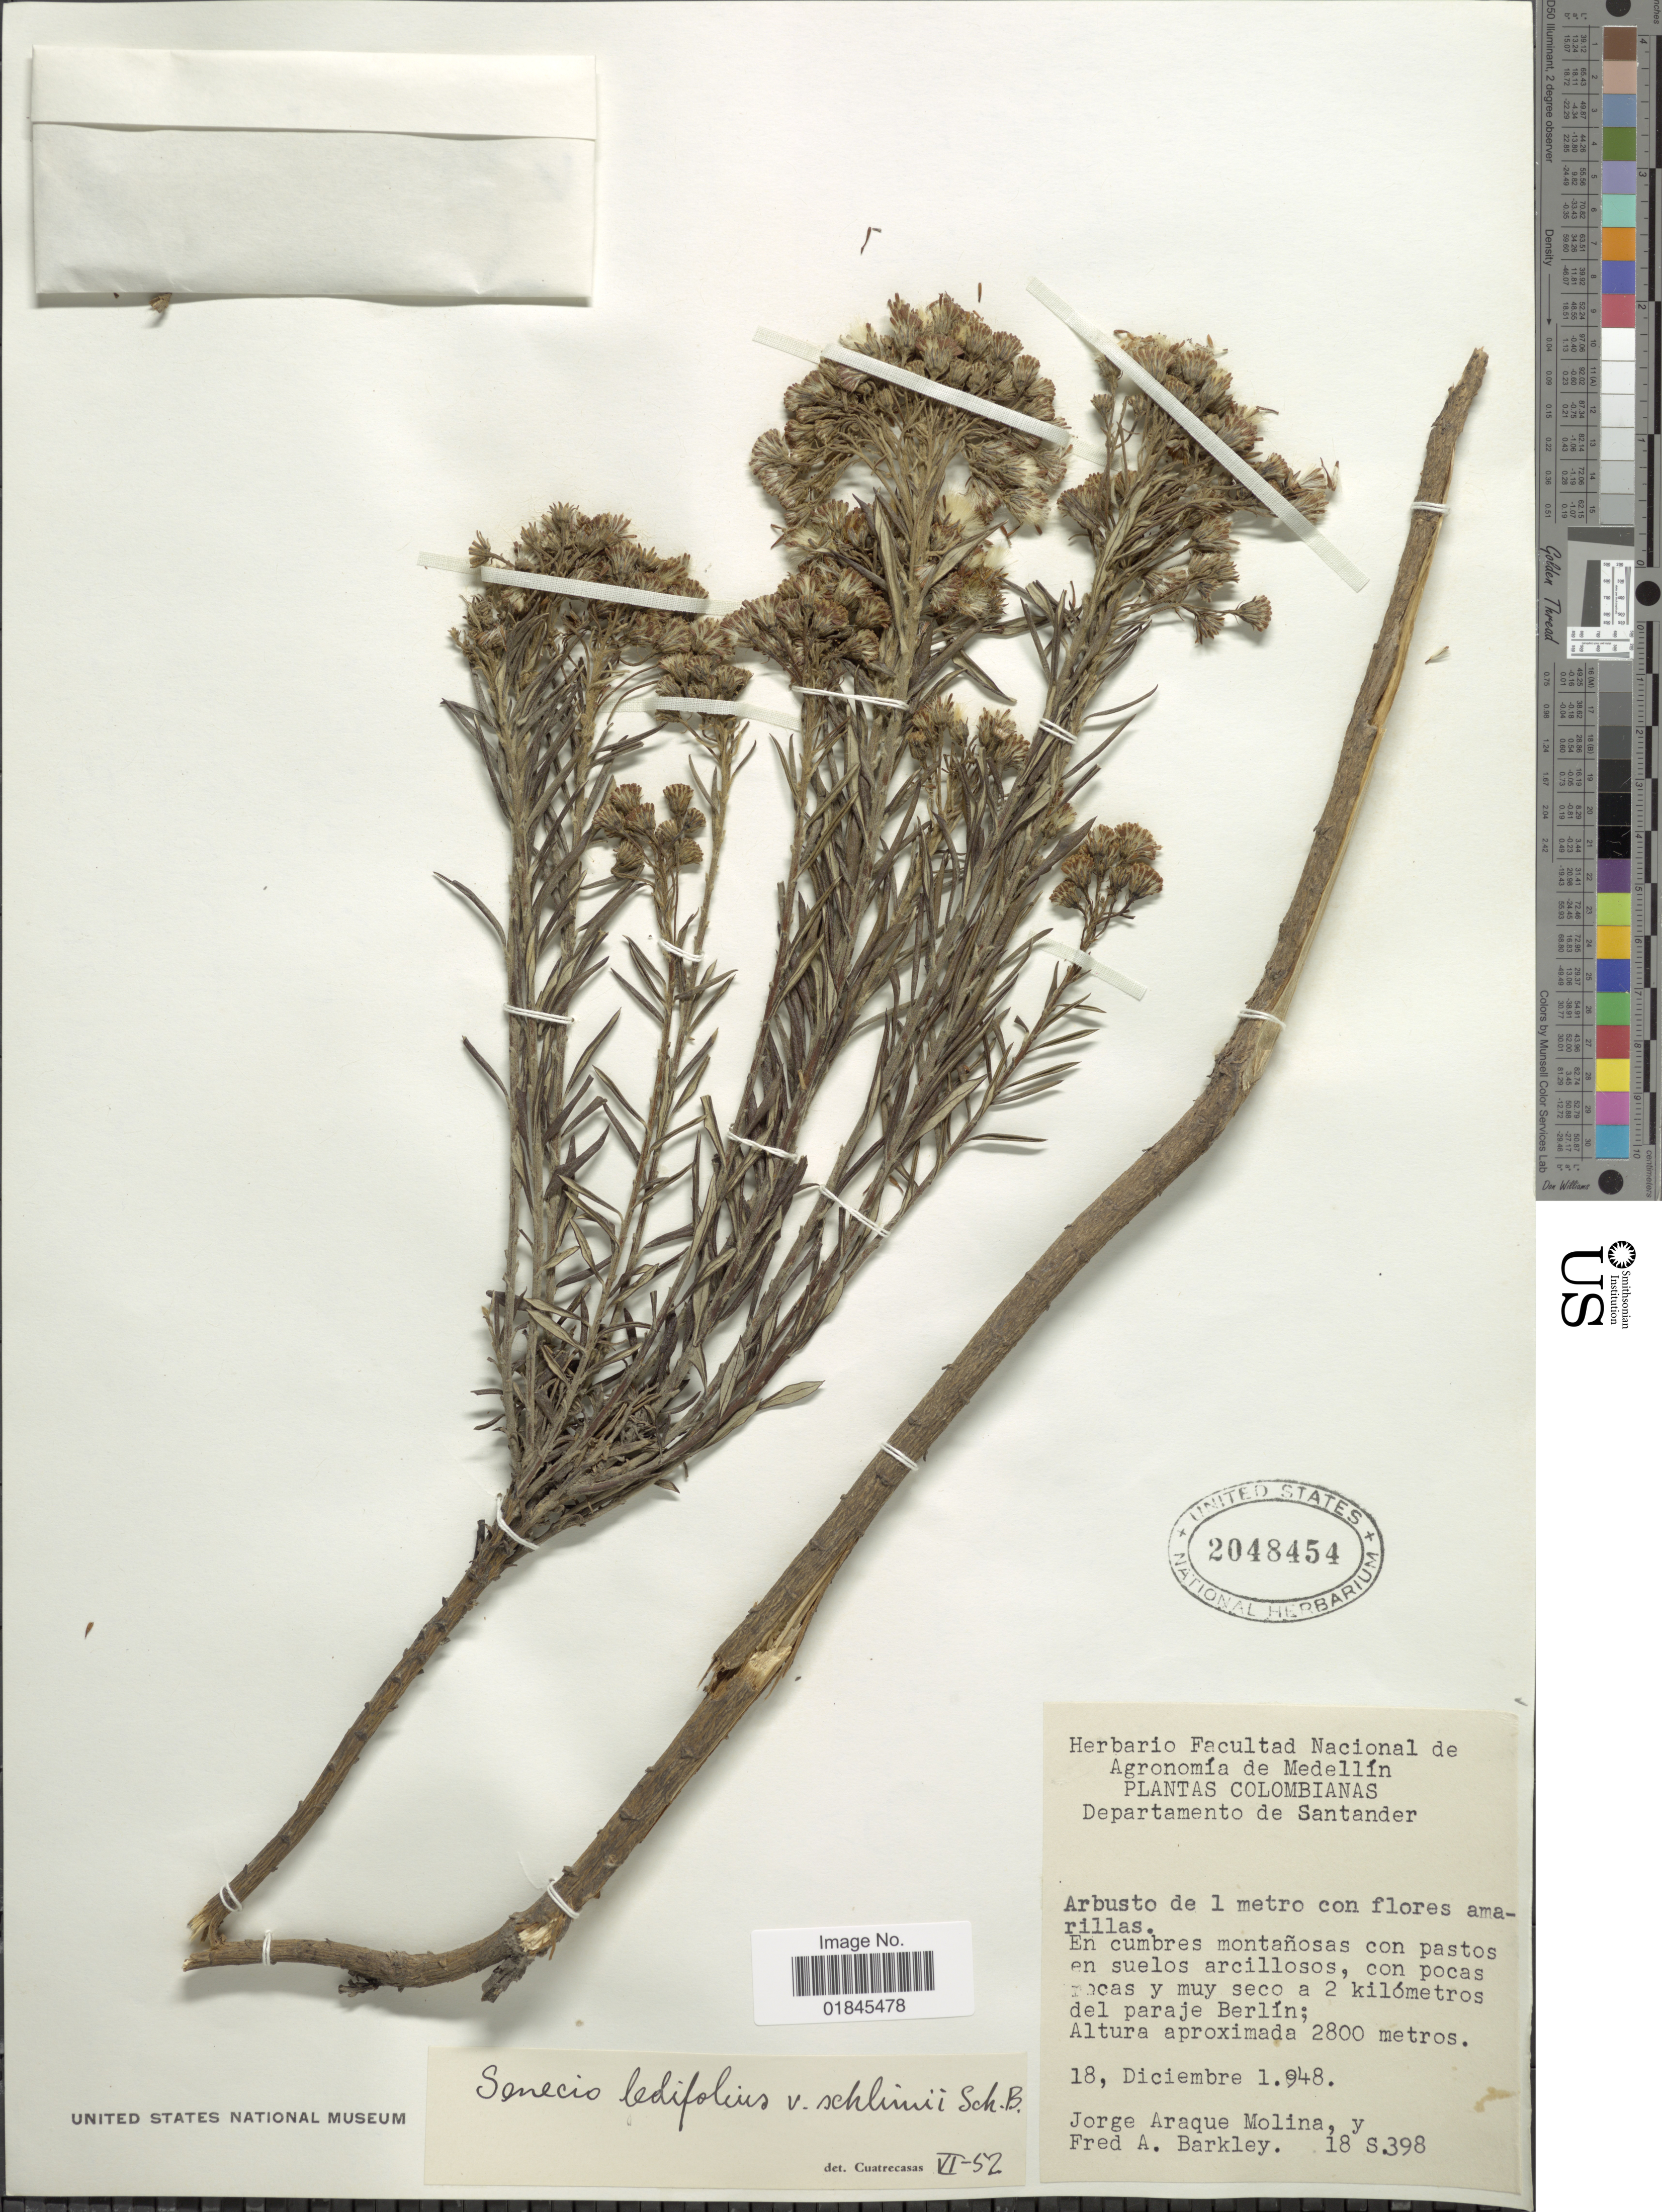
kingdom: Plantae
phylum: Tracheophyta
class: Magnoliopsida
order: Asterales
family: Asteraceae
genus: Pentacalia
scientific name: Pentacalia ledifolia subsp. schlimii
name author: (Wedd.) Cuatrec.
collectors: J. Araque Molina & F. A. Barkley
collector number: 18S398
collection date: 1948-12-18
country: Colombia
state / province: Santander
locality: Departamento de Santander. Con pocas rocas y muy seco a 2 kilómetros del paraje Berlín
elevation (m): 2800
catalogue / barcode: US 2048454